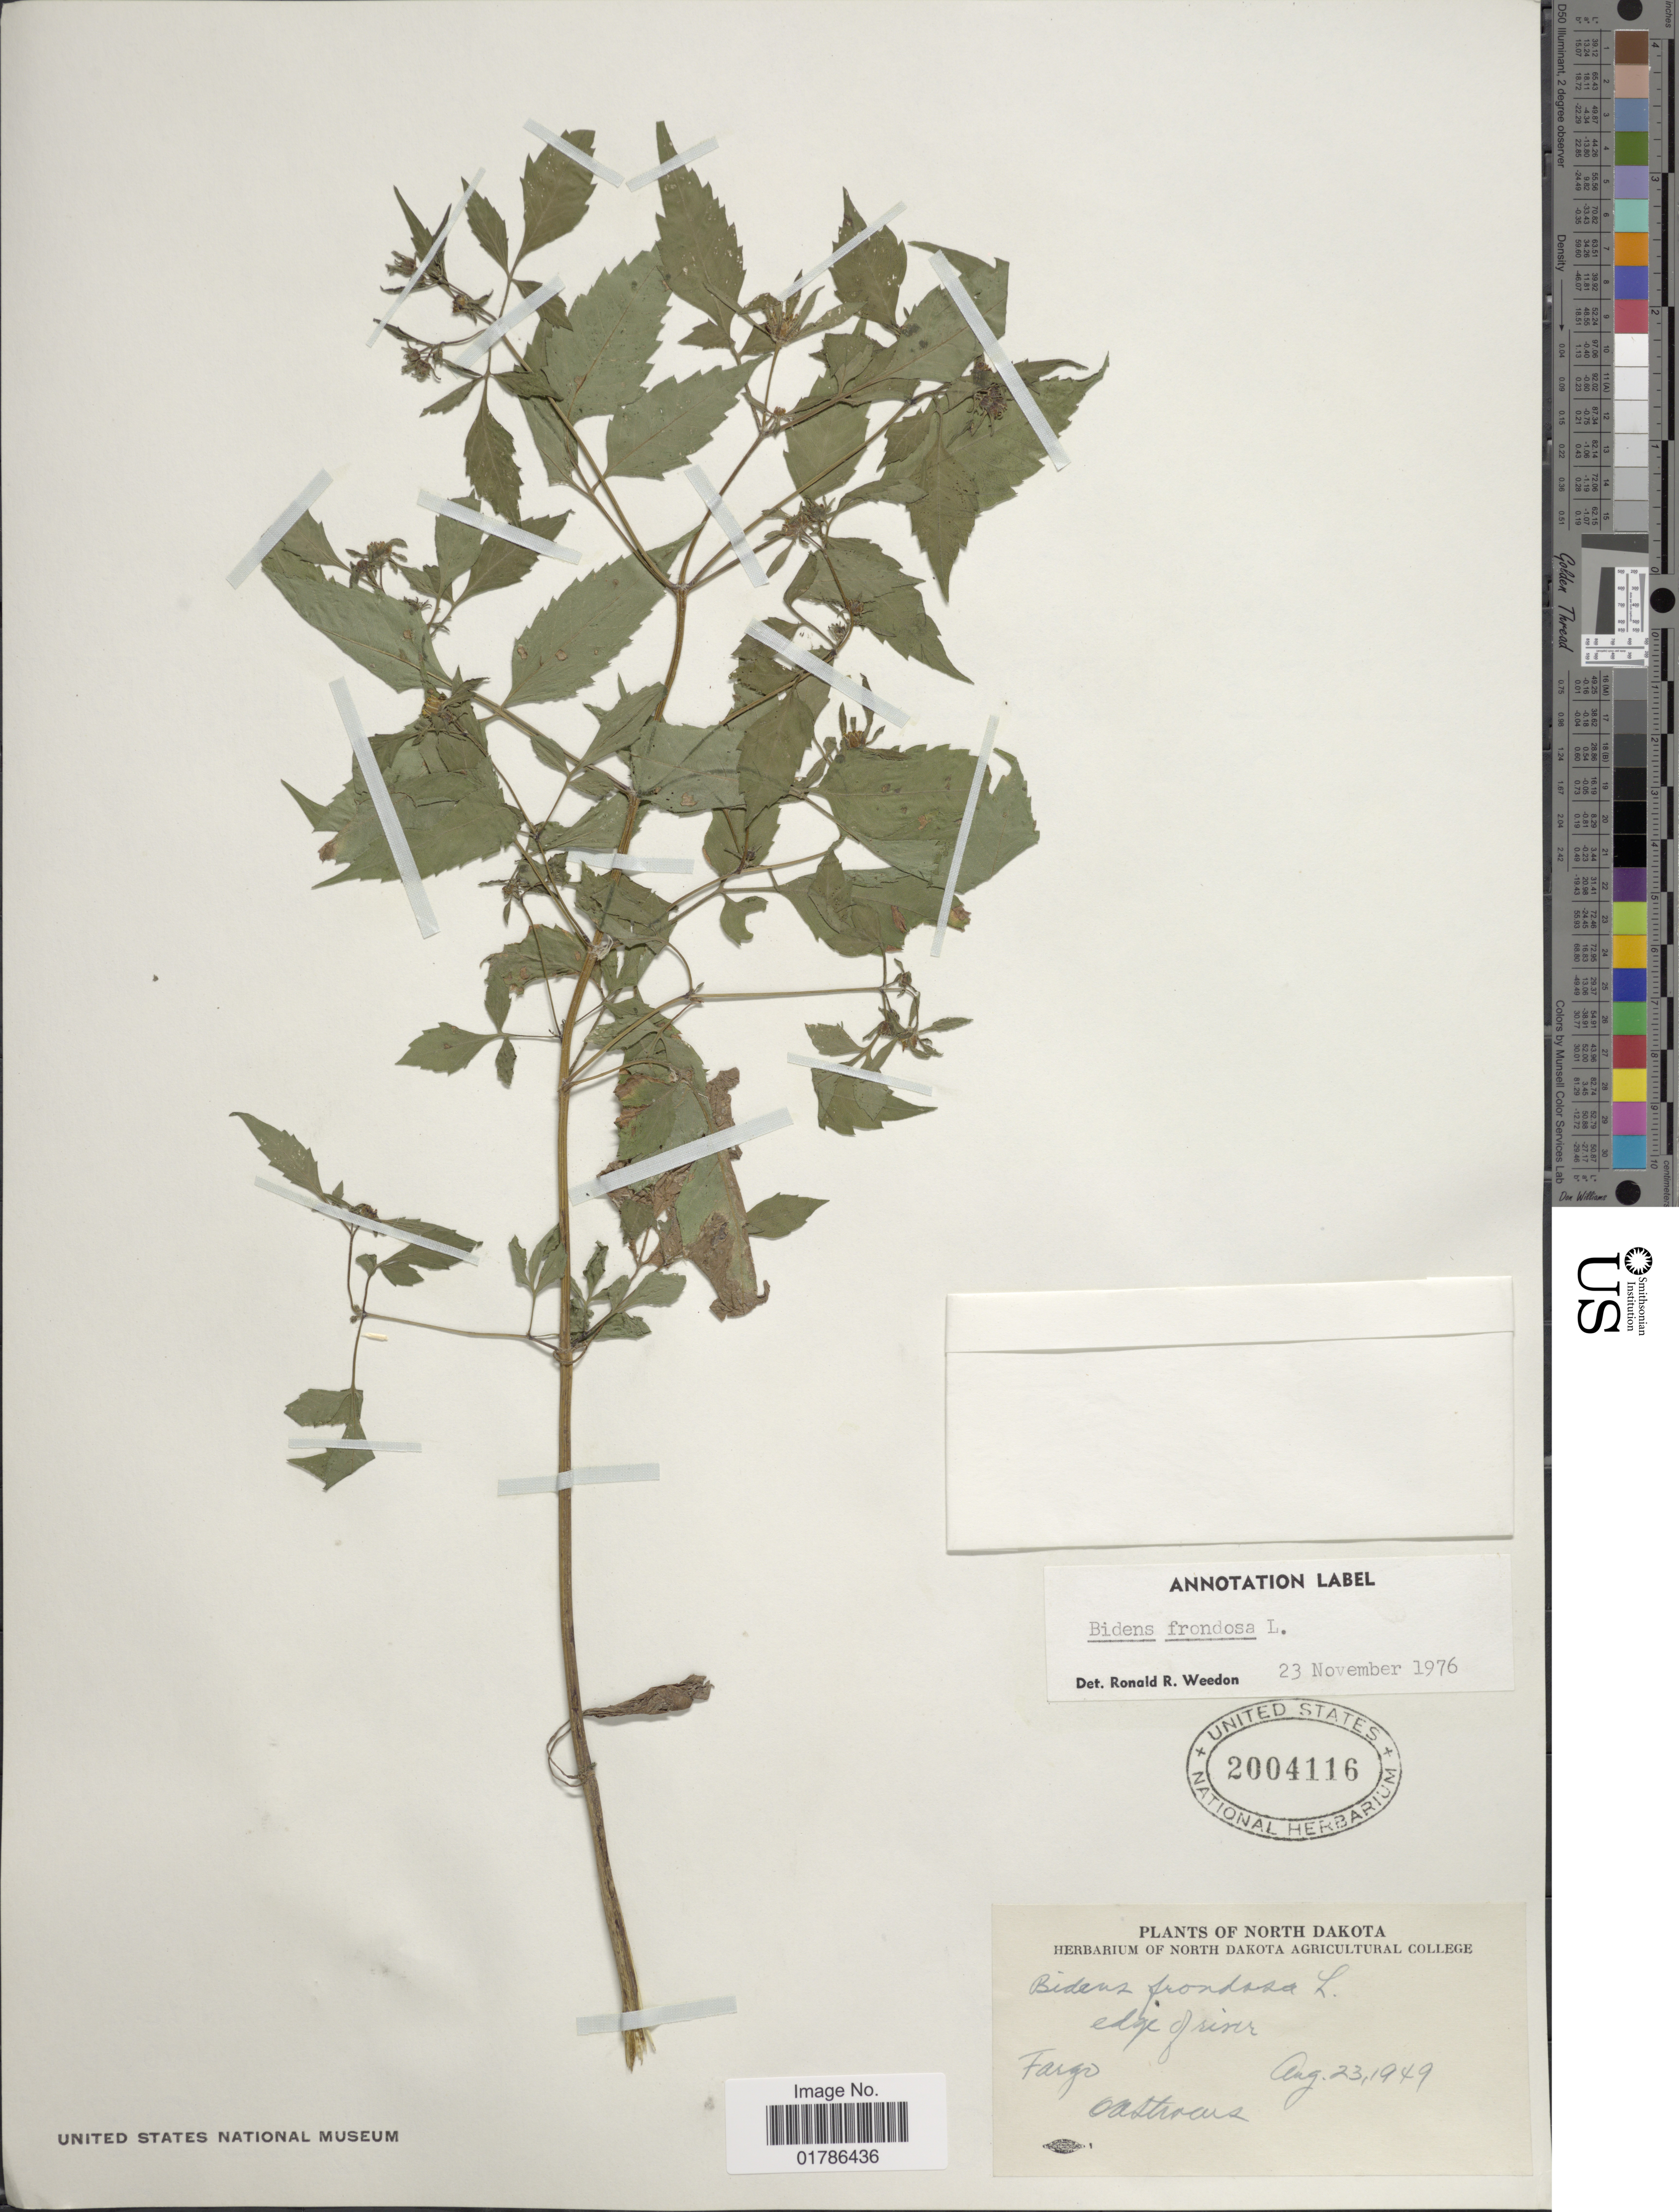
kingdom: Plantae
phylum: Tracheophyta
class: Magnoliopsida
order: Asterales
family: Asteraceae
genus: Bidens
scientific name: Bidens frondosa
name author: L.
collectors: O. A. Stevens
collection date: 1949-08-23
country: United States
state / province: North Dakota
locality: Fargo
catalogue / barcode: US 2004116